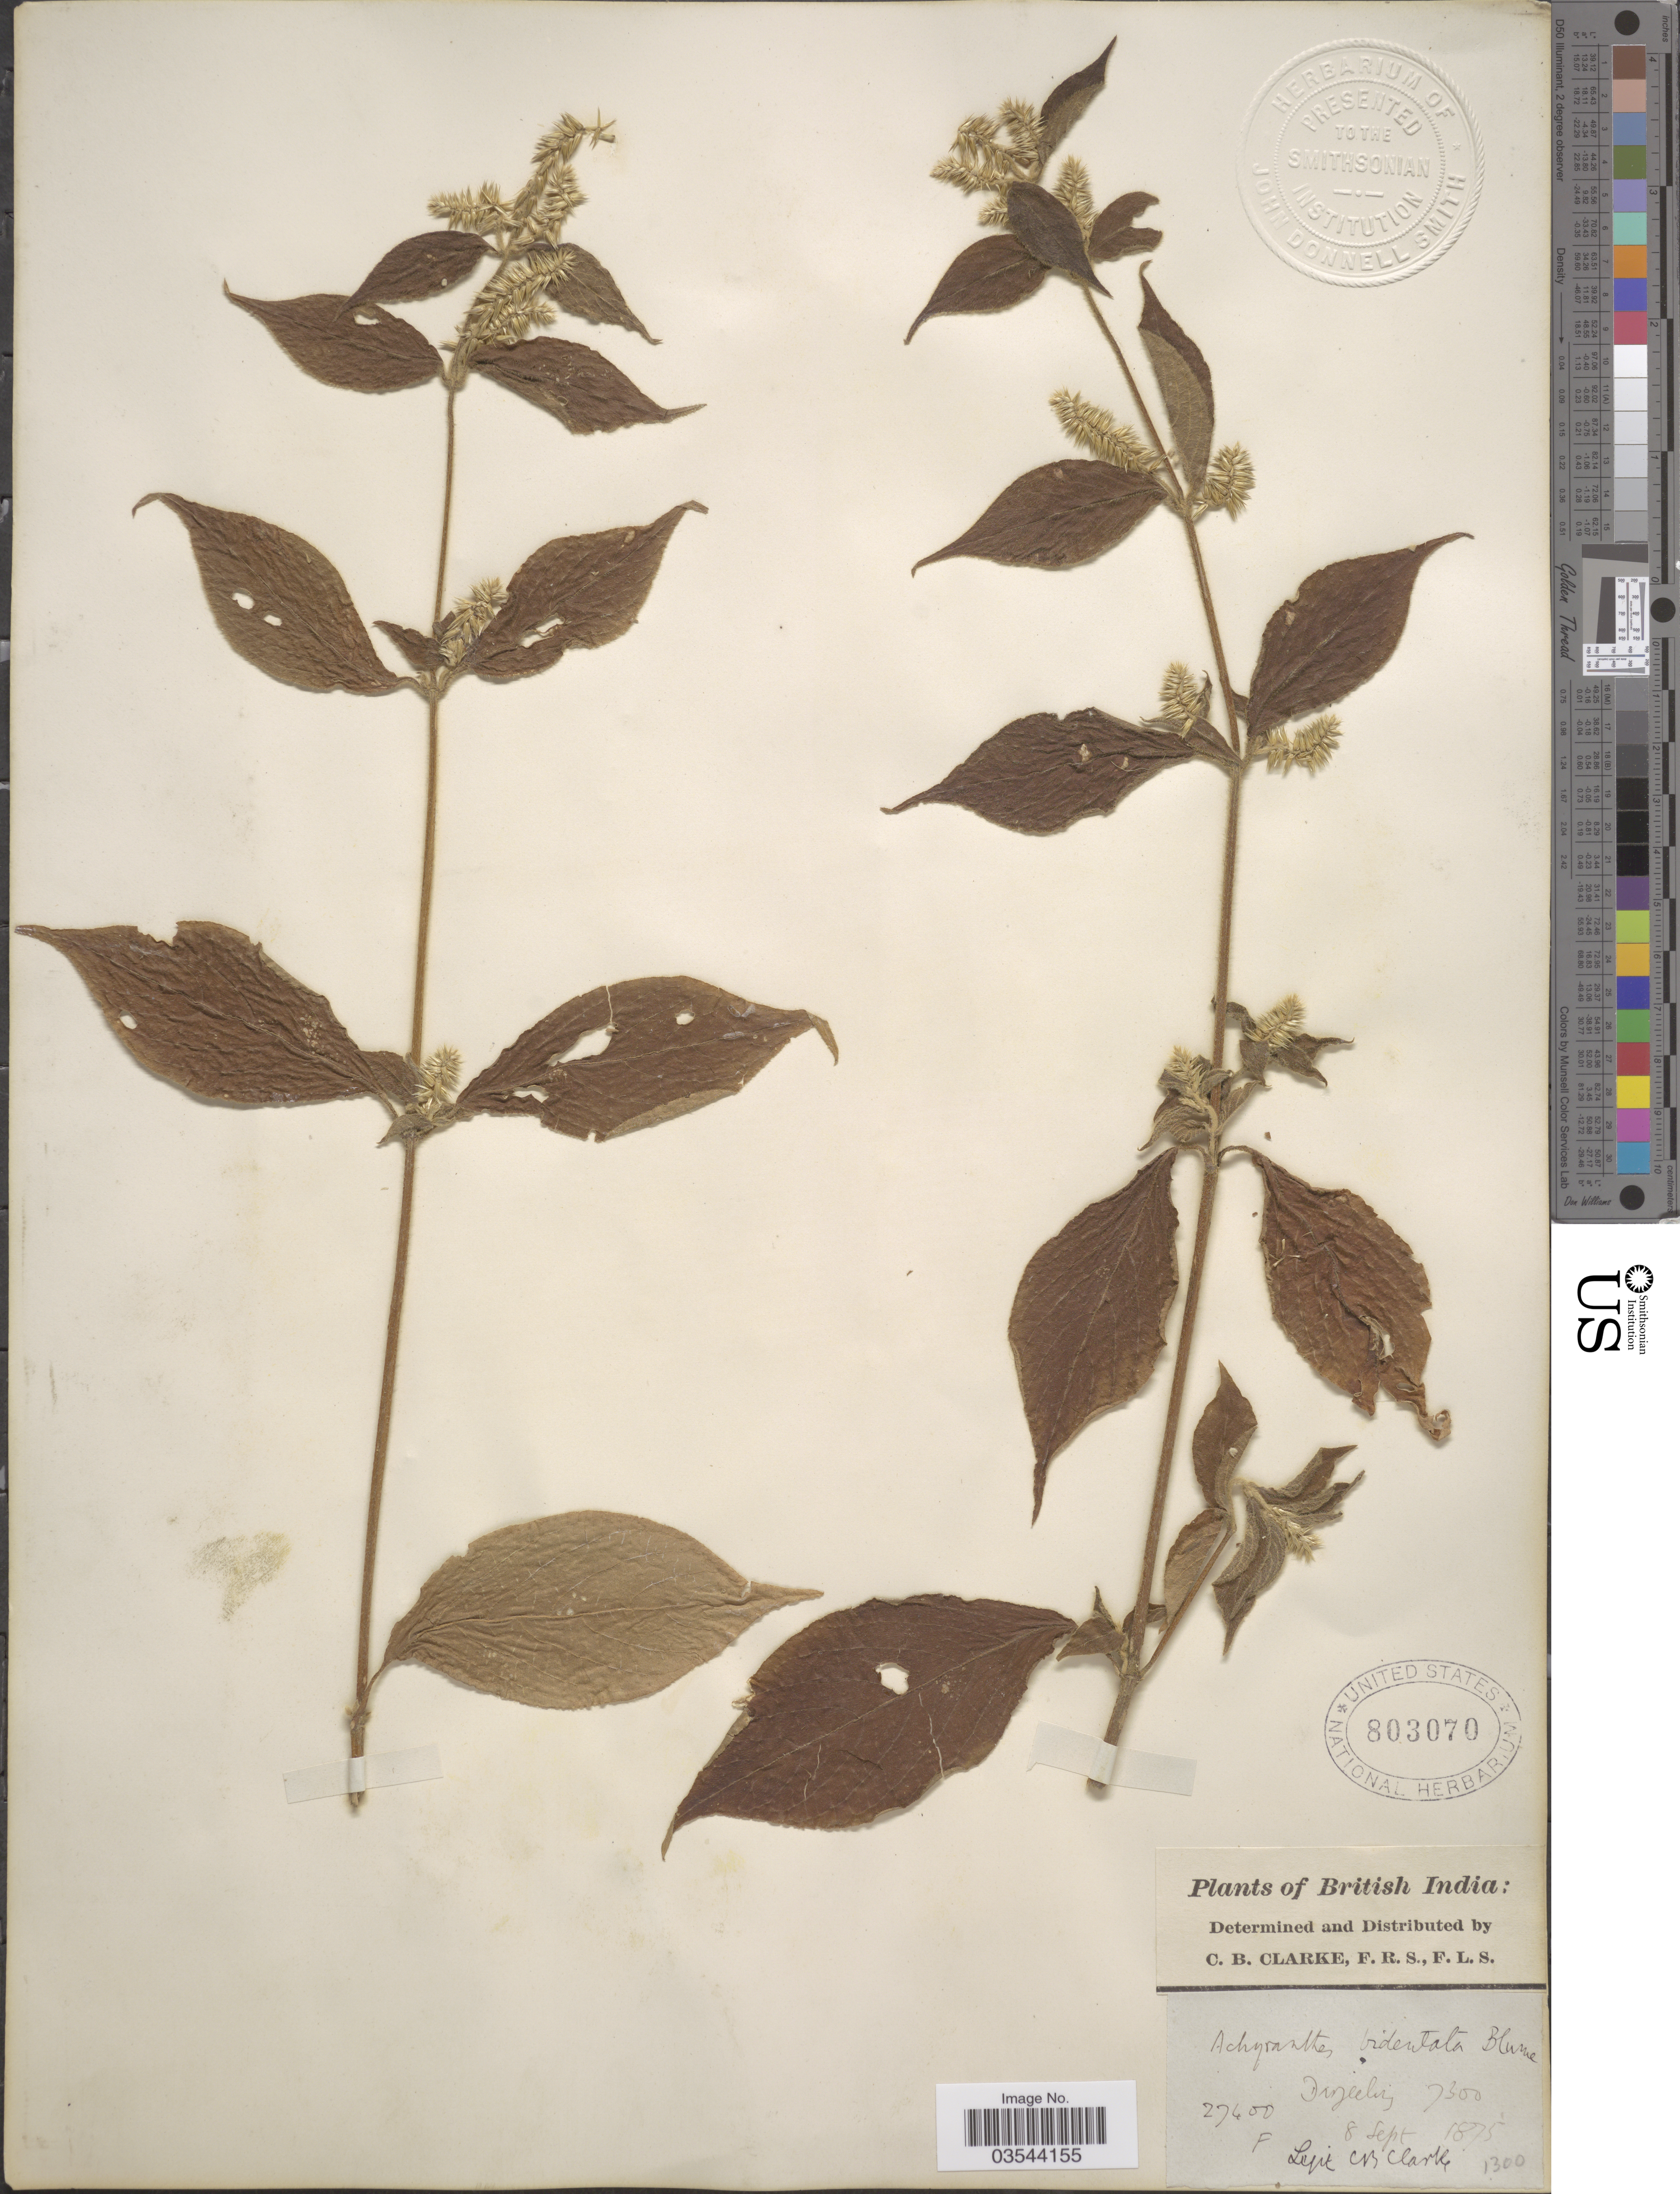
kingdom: Plantae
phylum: Tracheophyta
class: Magnoliopsida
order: Caryophyllales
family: Amaranthaceae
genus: Achyranthes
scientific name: Achyranthes bidentata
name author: Blume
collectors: C. B. Clarke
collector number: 27400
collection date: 1875-09-08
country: India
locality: British India. Darjeeling.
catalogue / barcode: US 803070